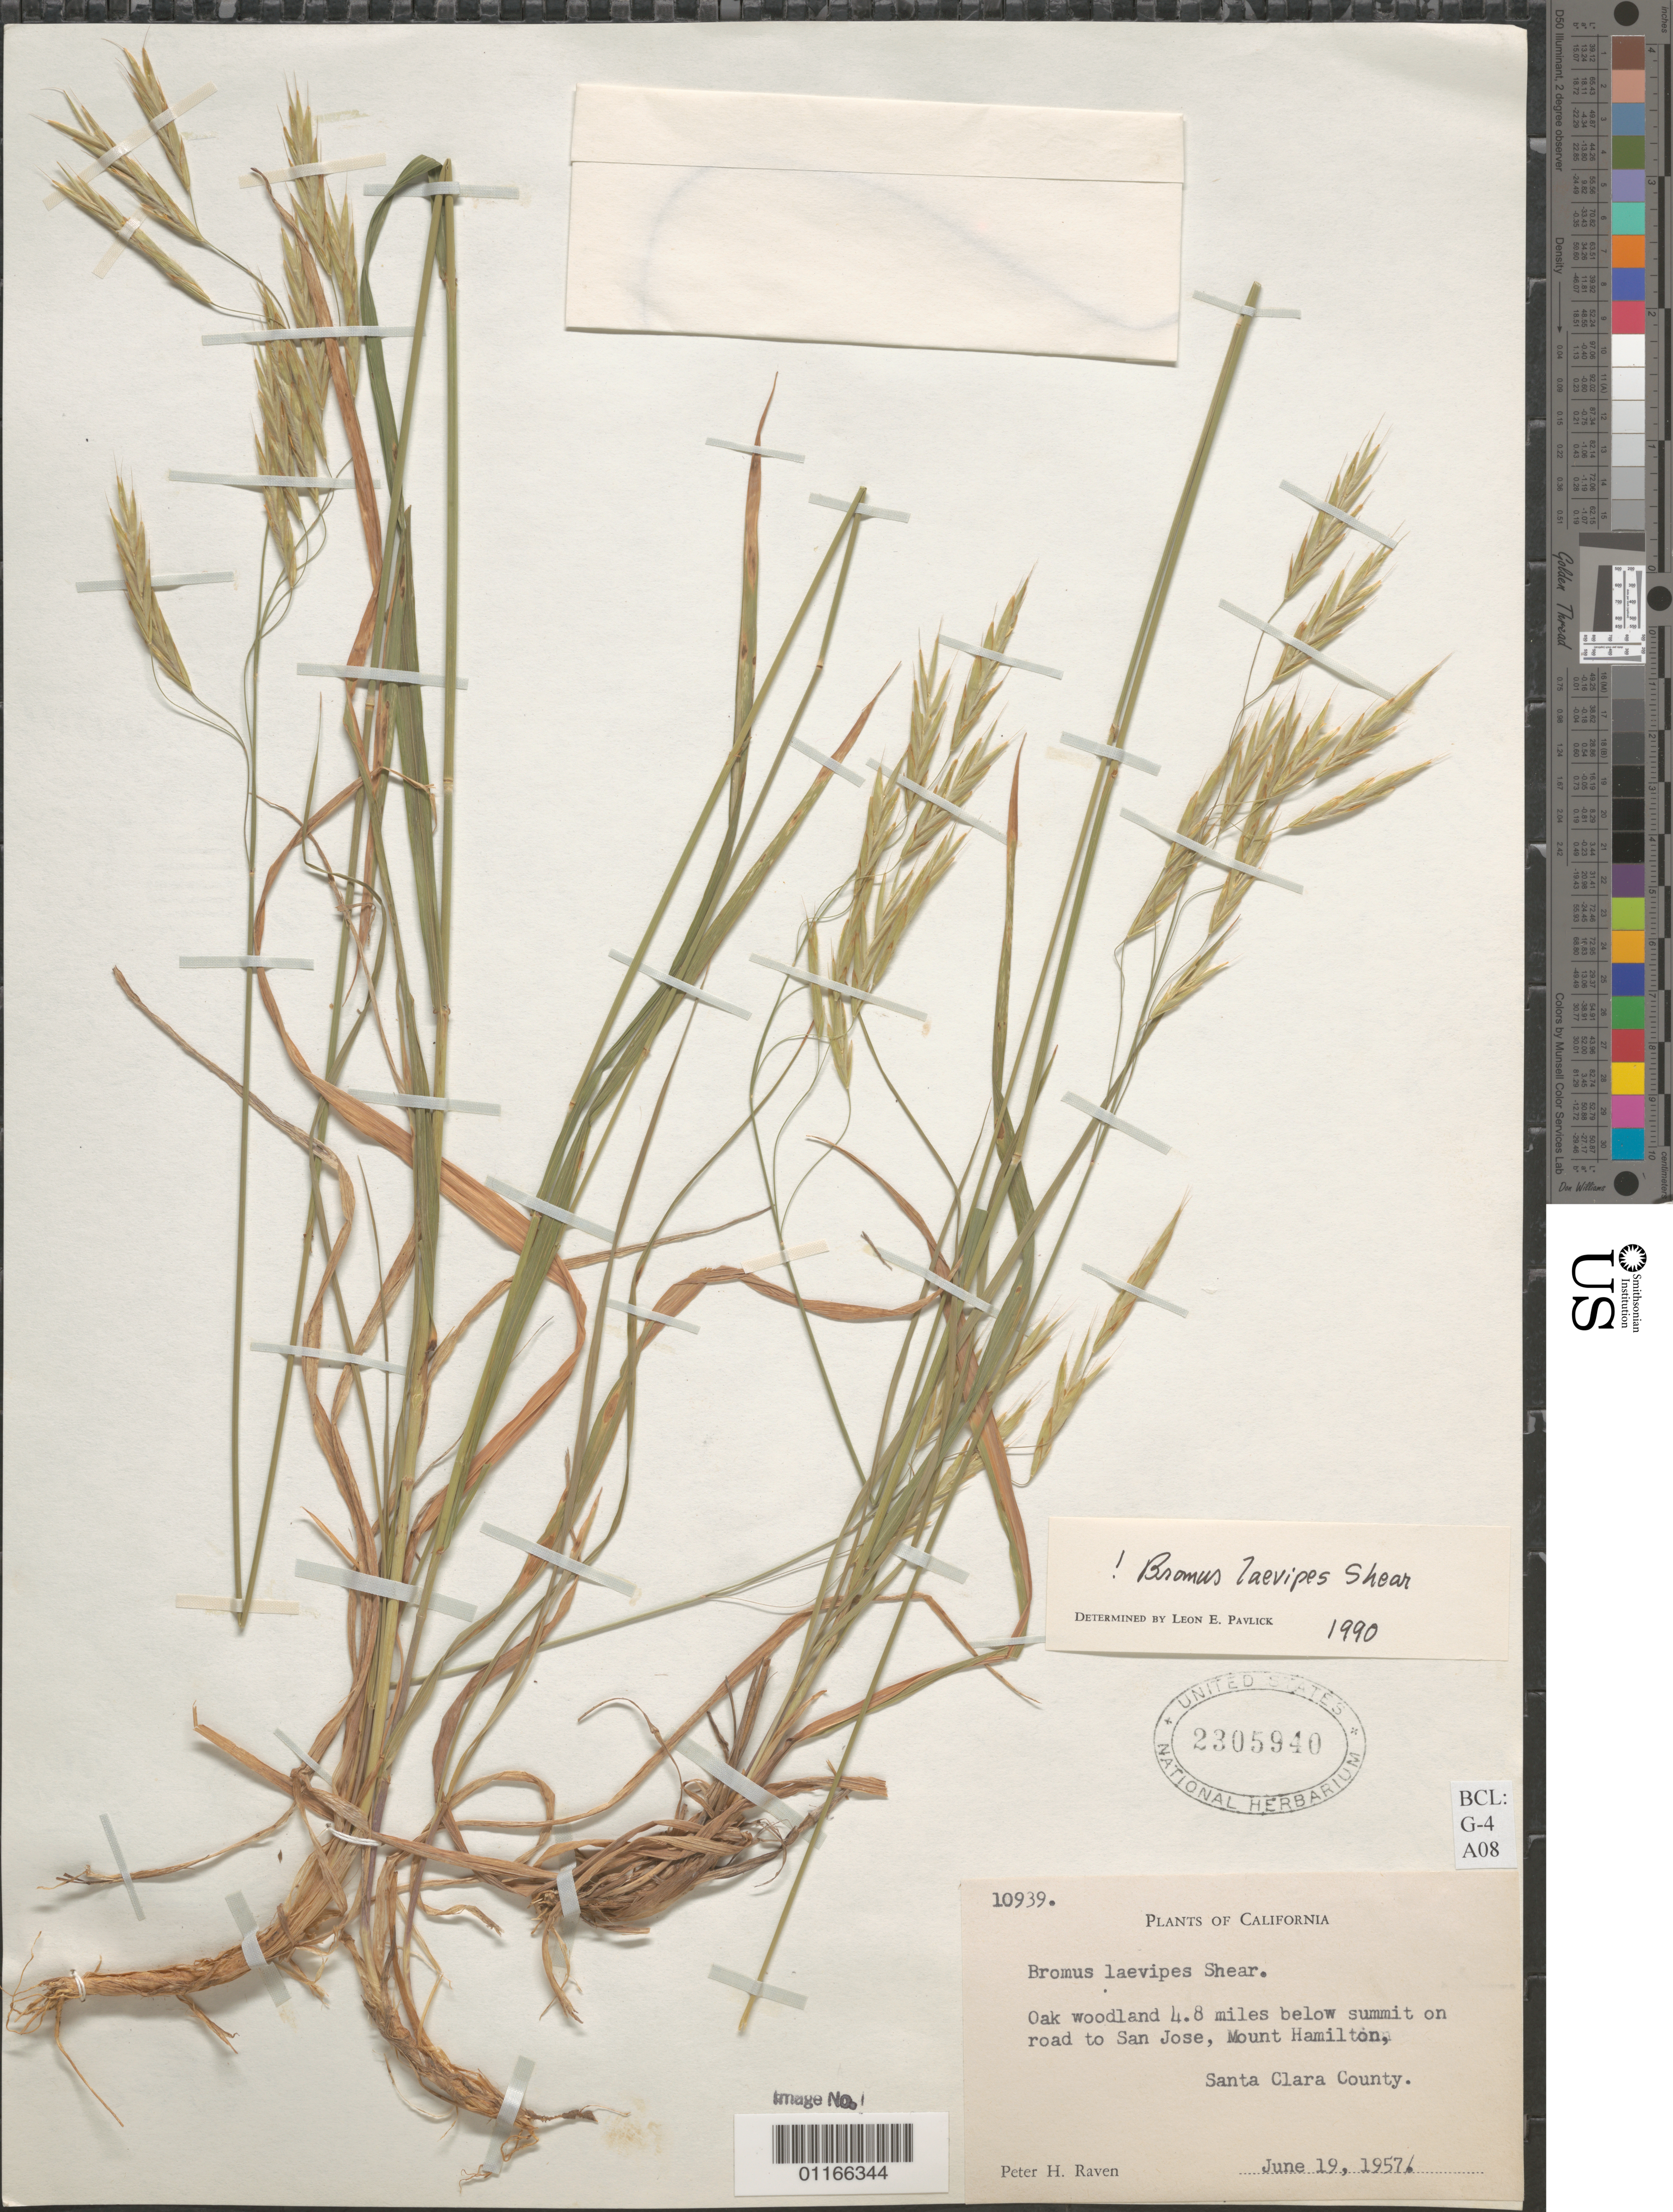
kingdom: Plantae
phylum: Tracheophyta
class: Liliopsida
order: Poales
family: Poaceae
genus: Bromus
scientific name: Bromus laevipes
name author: Shear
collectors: P. Raven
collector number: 10939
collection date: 1957-06-19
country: United States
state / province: California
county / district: Santa Clara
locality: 4.8 miles below summit on road to San Jose, Mount Hamilton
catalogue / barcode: US 2305940